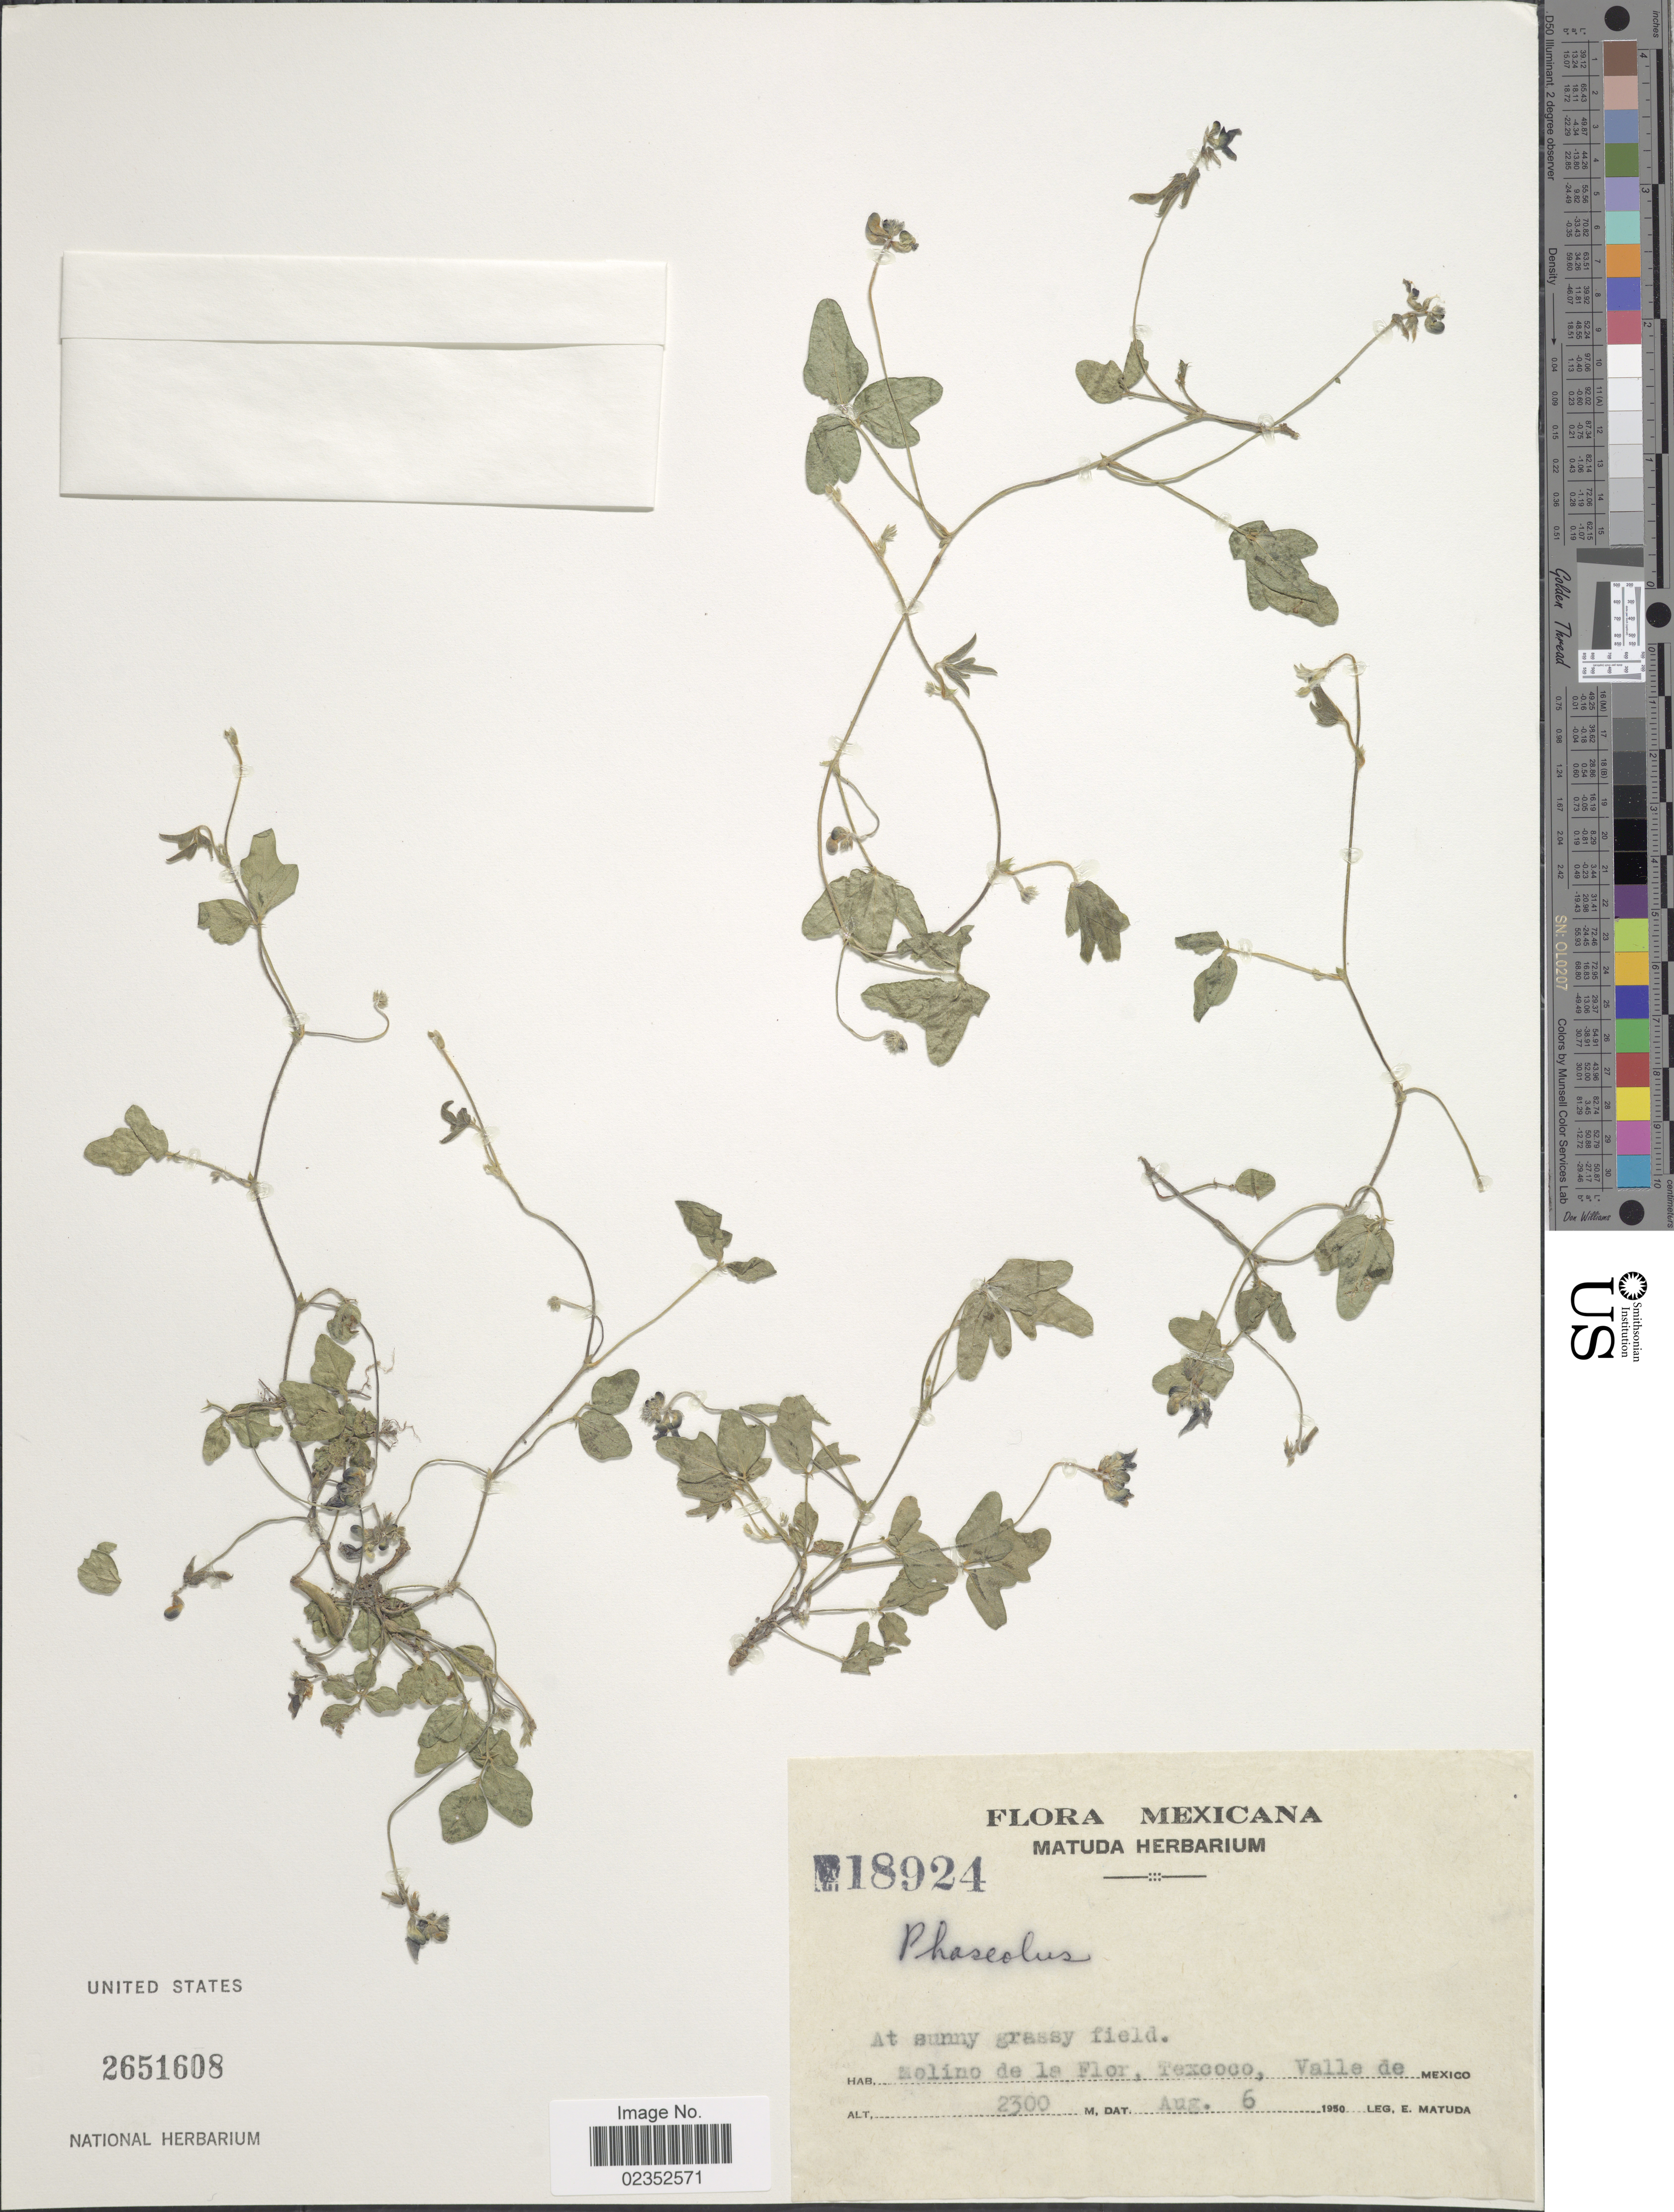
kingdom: Plantae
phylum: Tracheophyta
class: Magnoliopsida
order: Fabales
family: Fabaceae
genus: Macroptilium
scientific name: Macroptilium gibbosifolium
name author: (Ortega) A. Delgado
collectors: E. Matuda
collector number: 18924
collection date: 1950-08-06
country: Mexico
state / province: México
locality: At sunny grassy field, Molino de la Flor, Texcoco, Valley de Mexico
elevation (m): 2300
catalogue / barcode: US 2651608